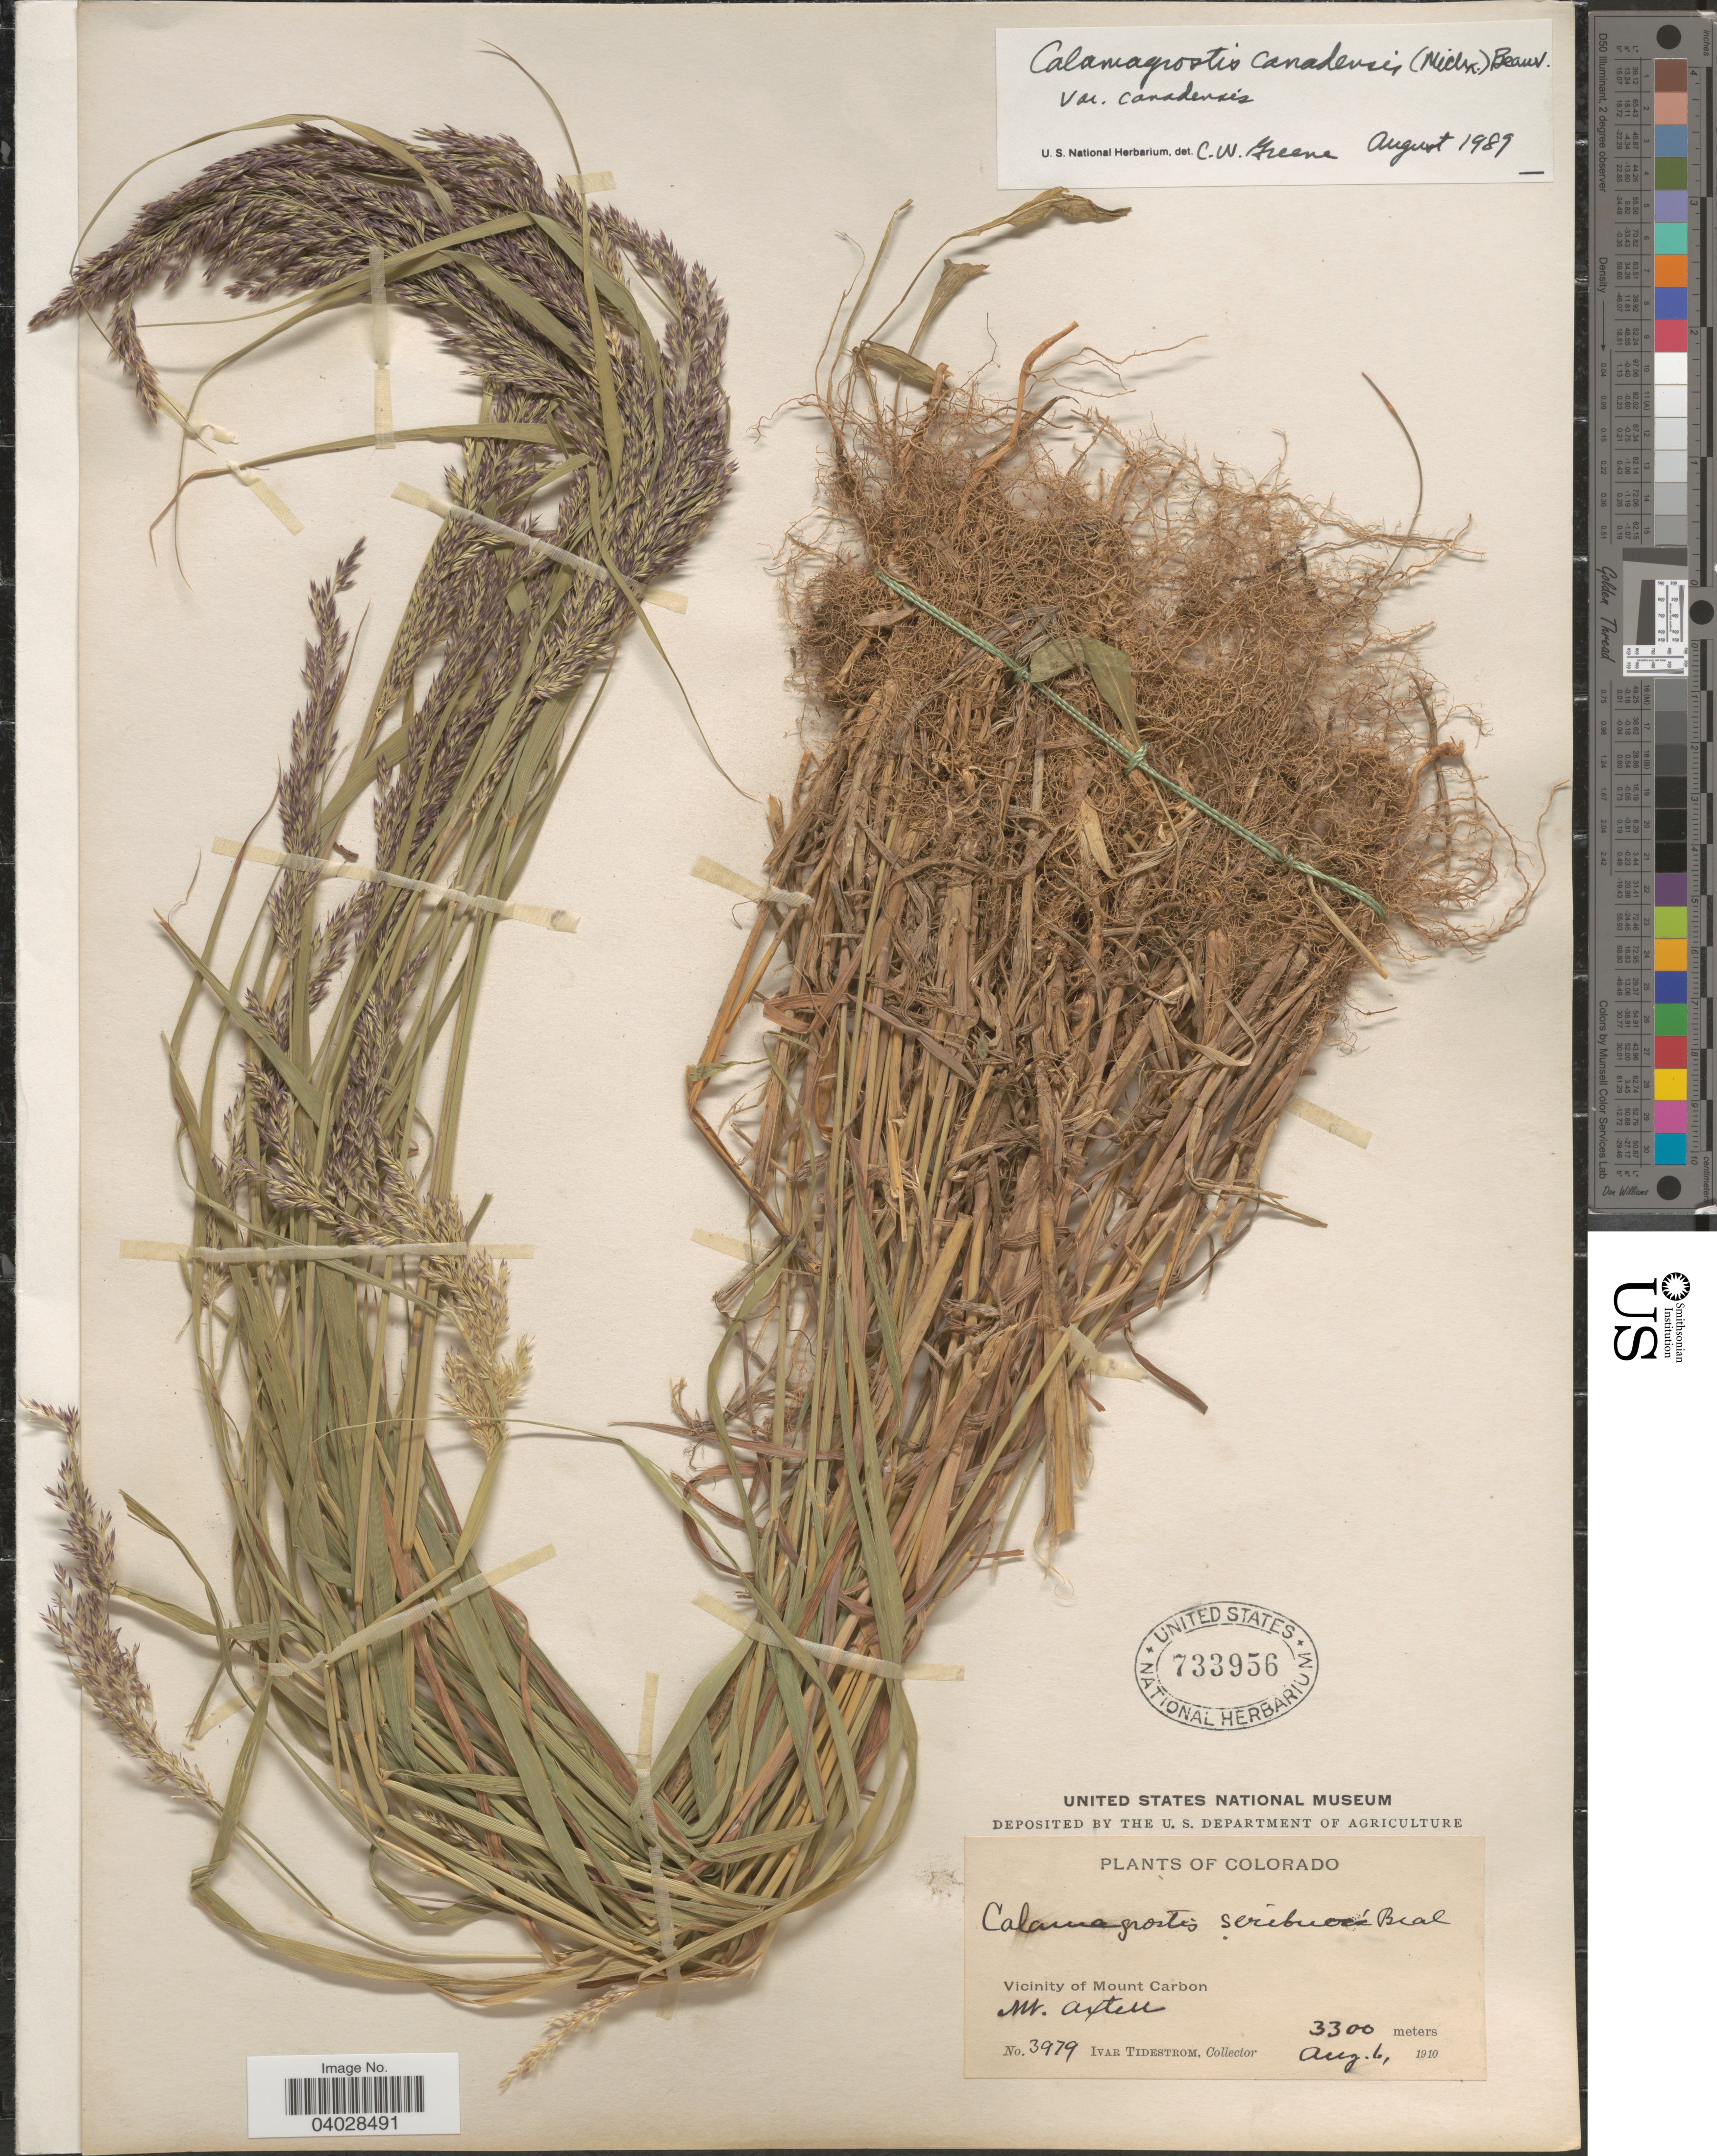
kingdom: Plantae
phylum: Tracheophyta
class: Liliopsida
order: Poales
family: Poaceae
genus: Calamagrostis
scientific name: Calamagrostis canadensis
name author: (Michx.) P. Beauv.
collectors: I. F. Tidestrom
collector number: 3979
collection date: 1910-08-06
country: United States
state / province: Colorado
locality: Vicinity of Mount Carbon. Mt. Axten.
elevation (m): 3300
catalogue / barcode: US 733956